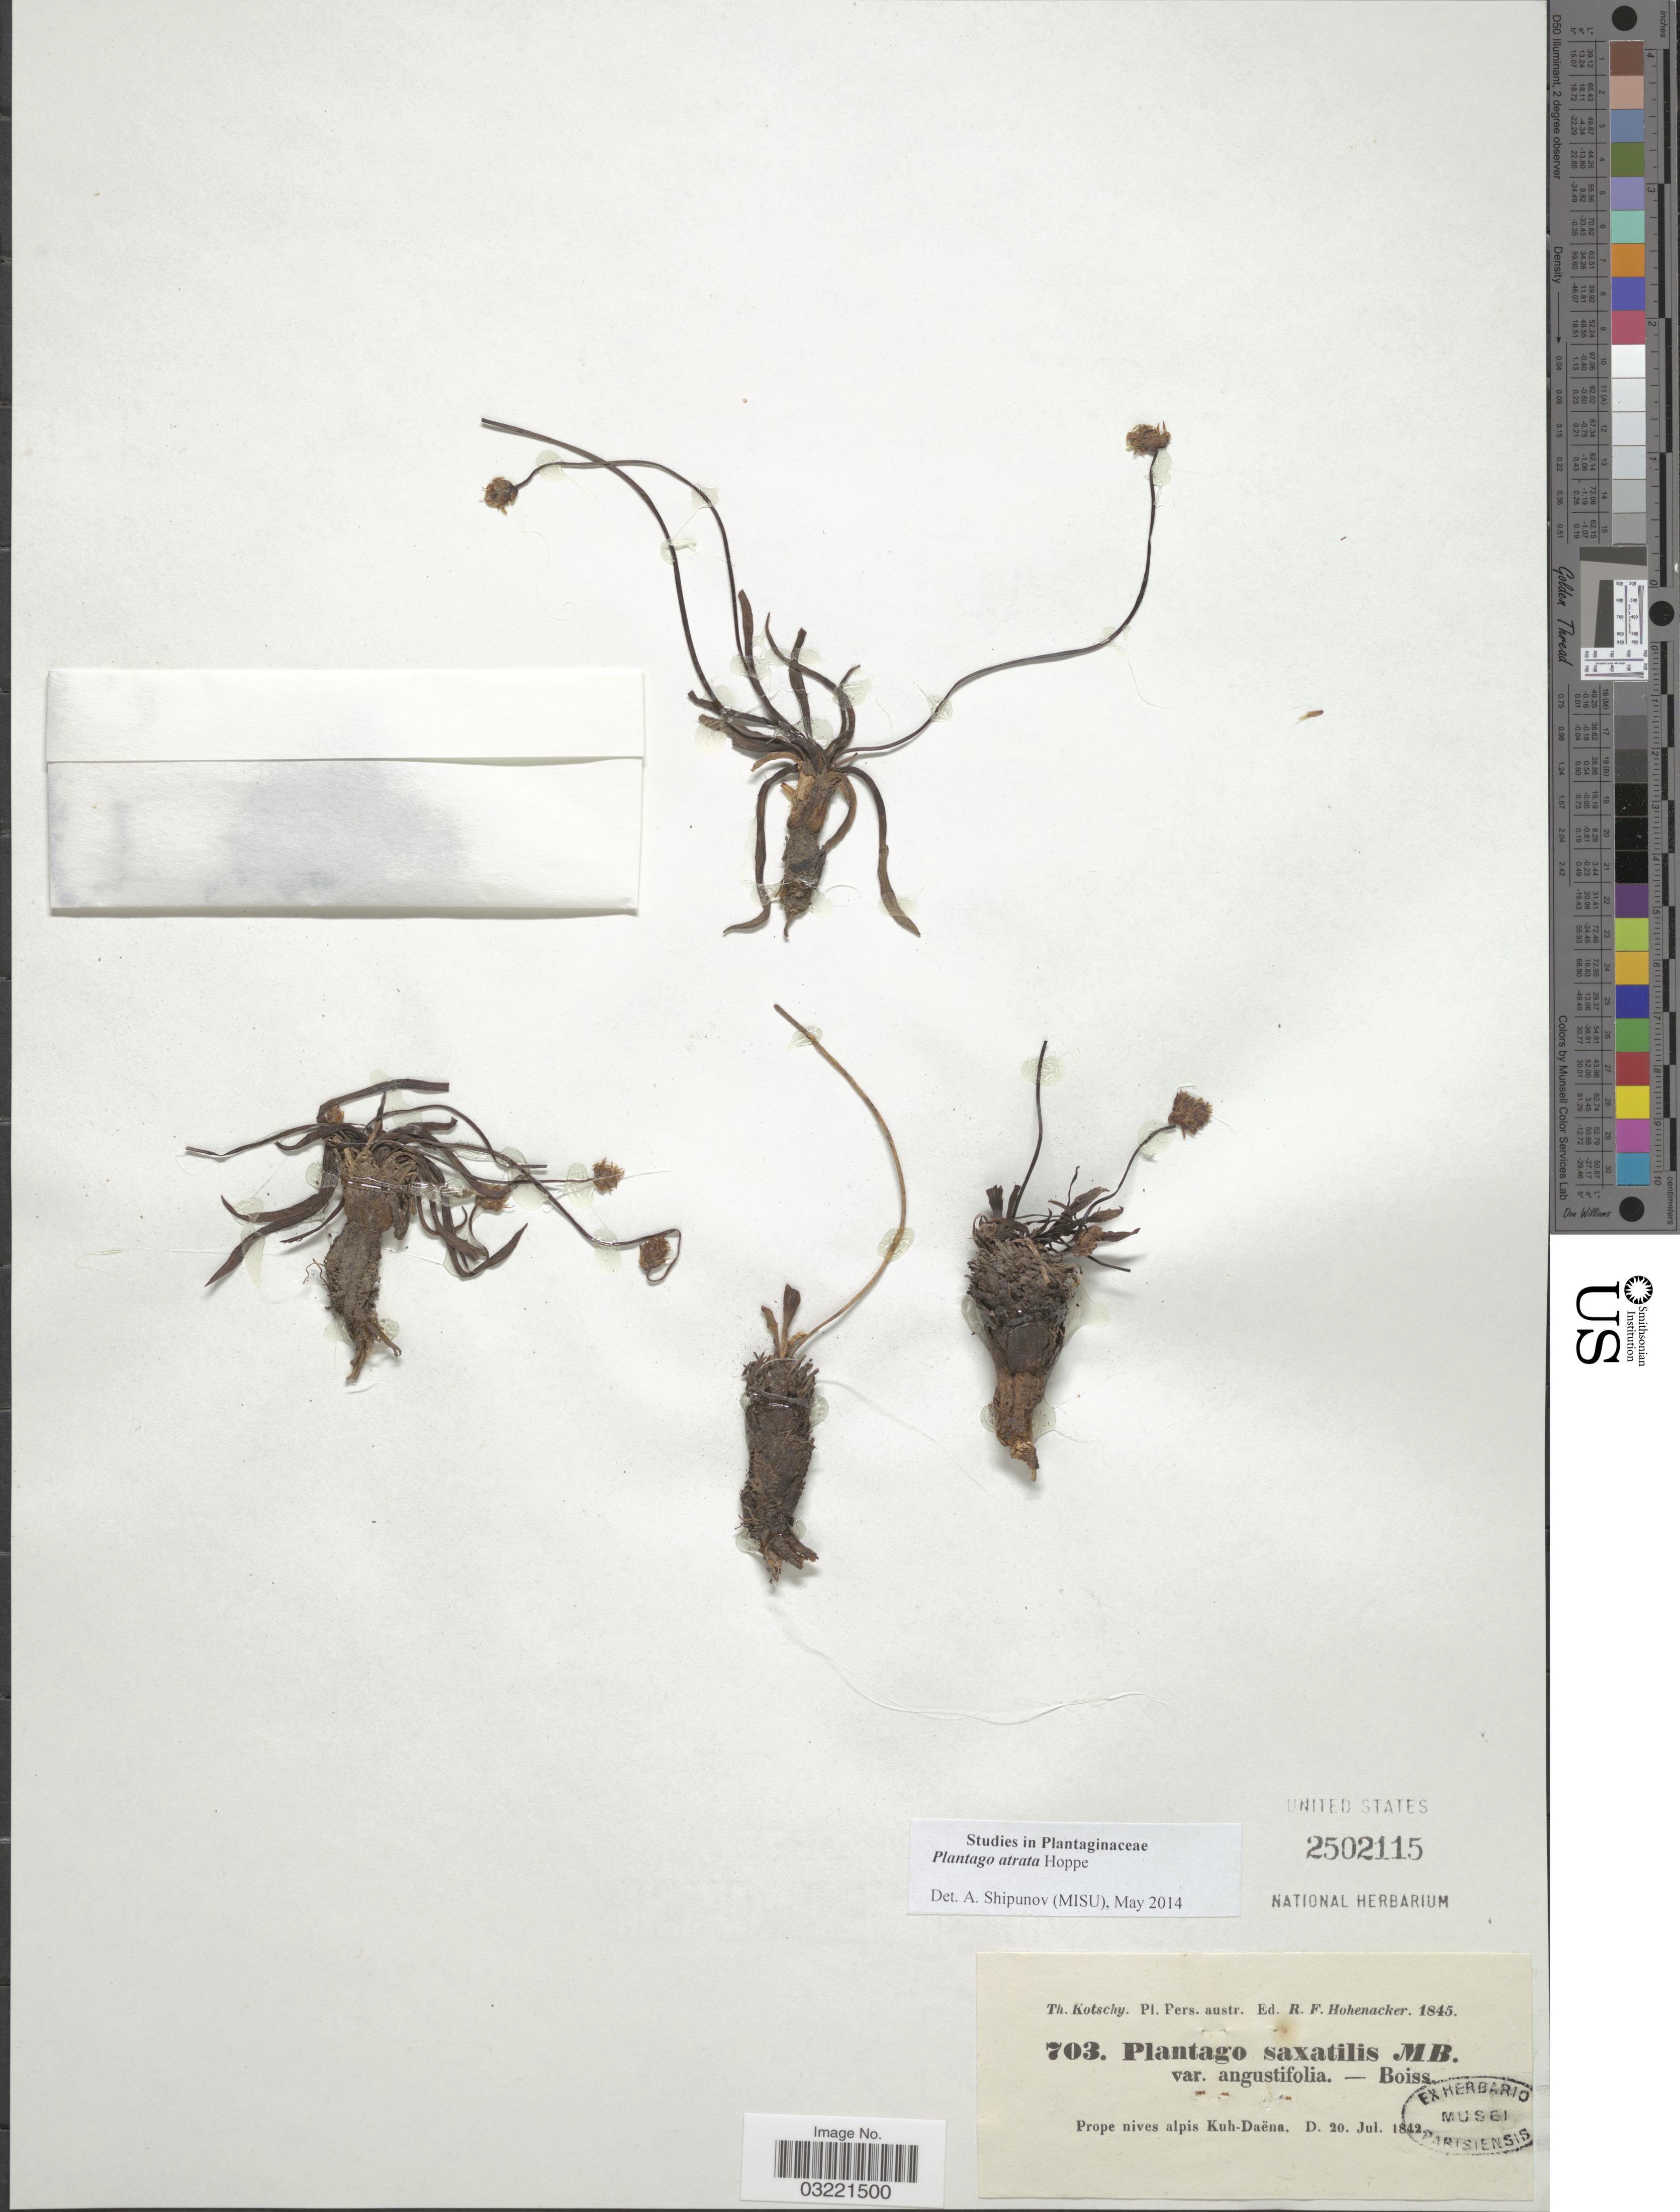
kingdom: Plantae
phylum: Tracheophyta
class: Magnoliopsida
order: Lamiales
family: Plantaginaceae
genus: Plantago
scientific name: Plantago atrata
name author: Hoppe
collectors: K. G. Kotschy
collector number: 703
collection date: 1842-07-20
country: Iran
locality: Pers. austr. Prope nives alpis Kuh-Daëna.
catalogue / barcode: US 2502115